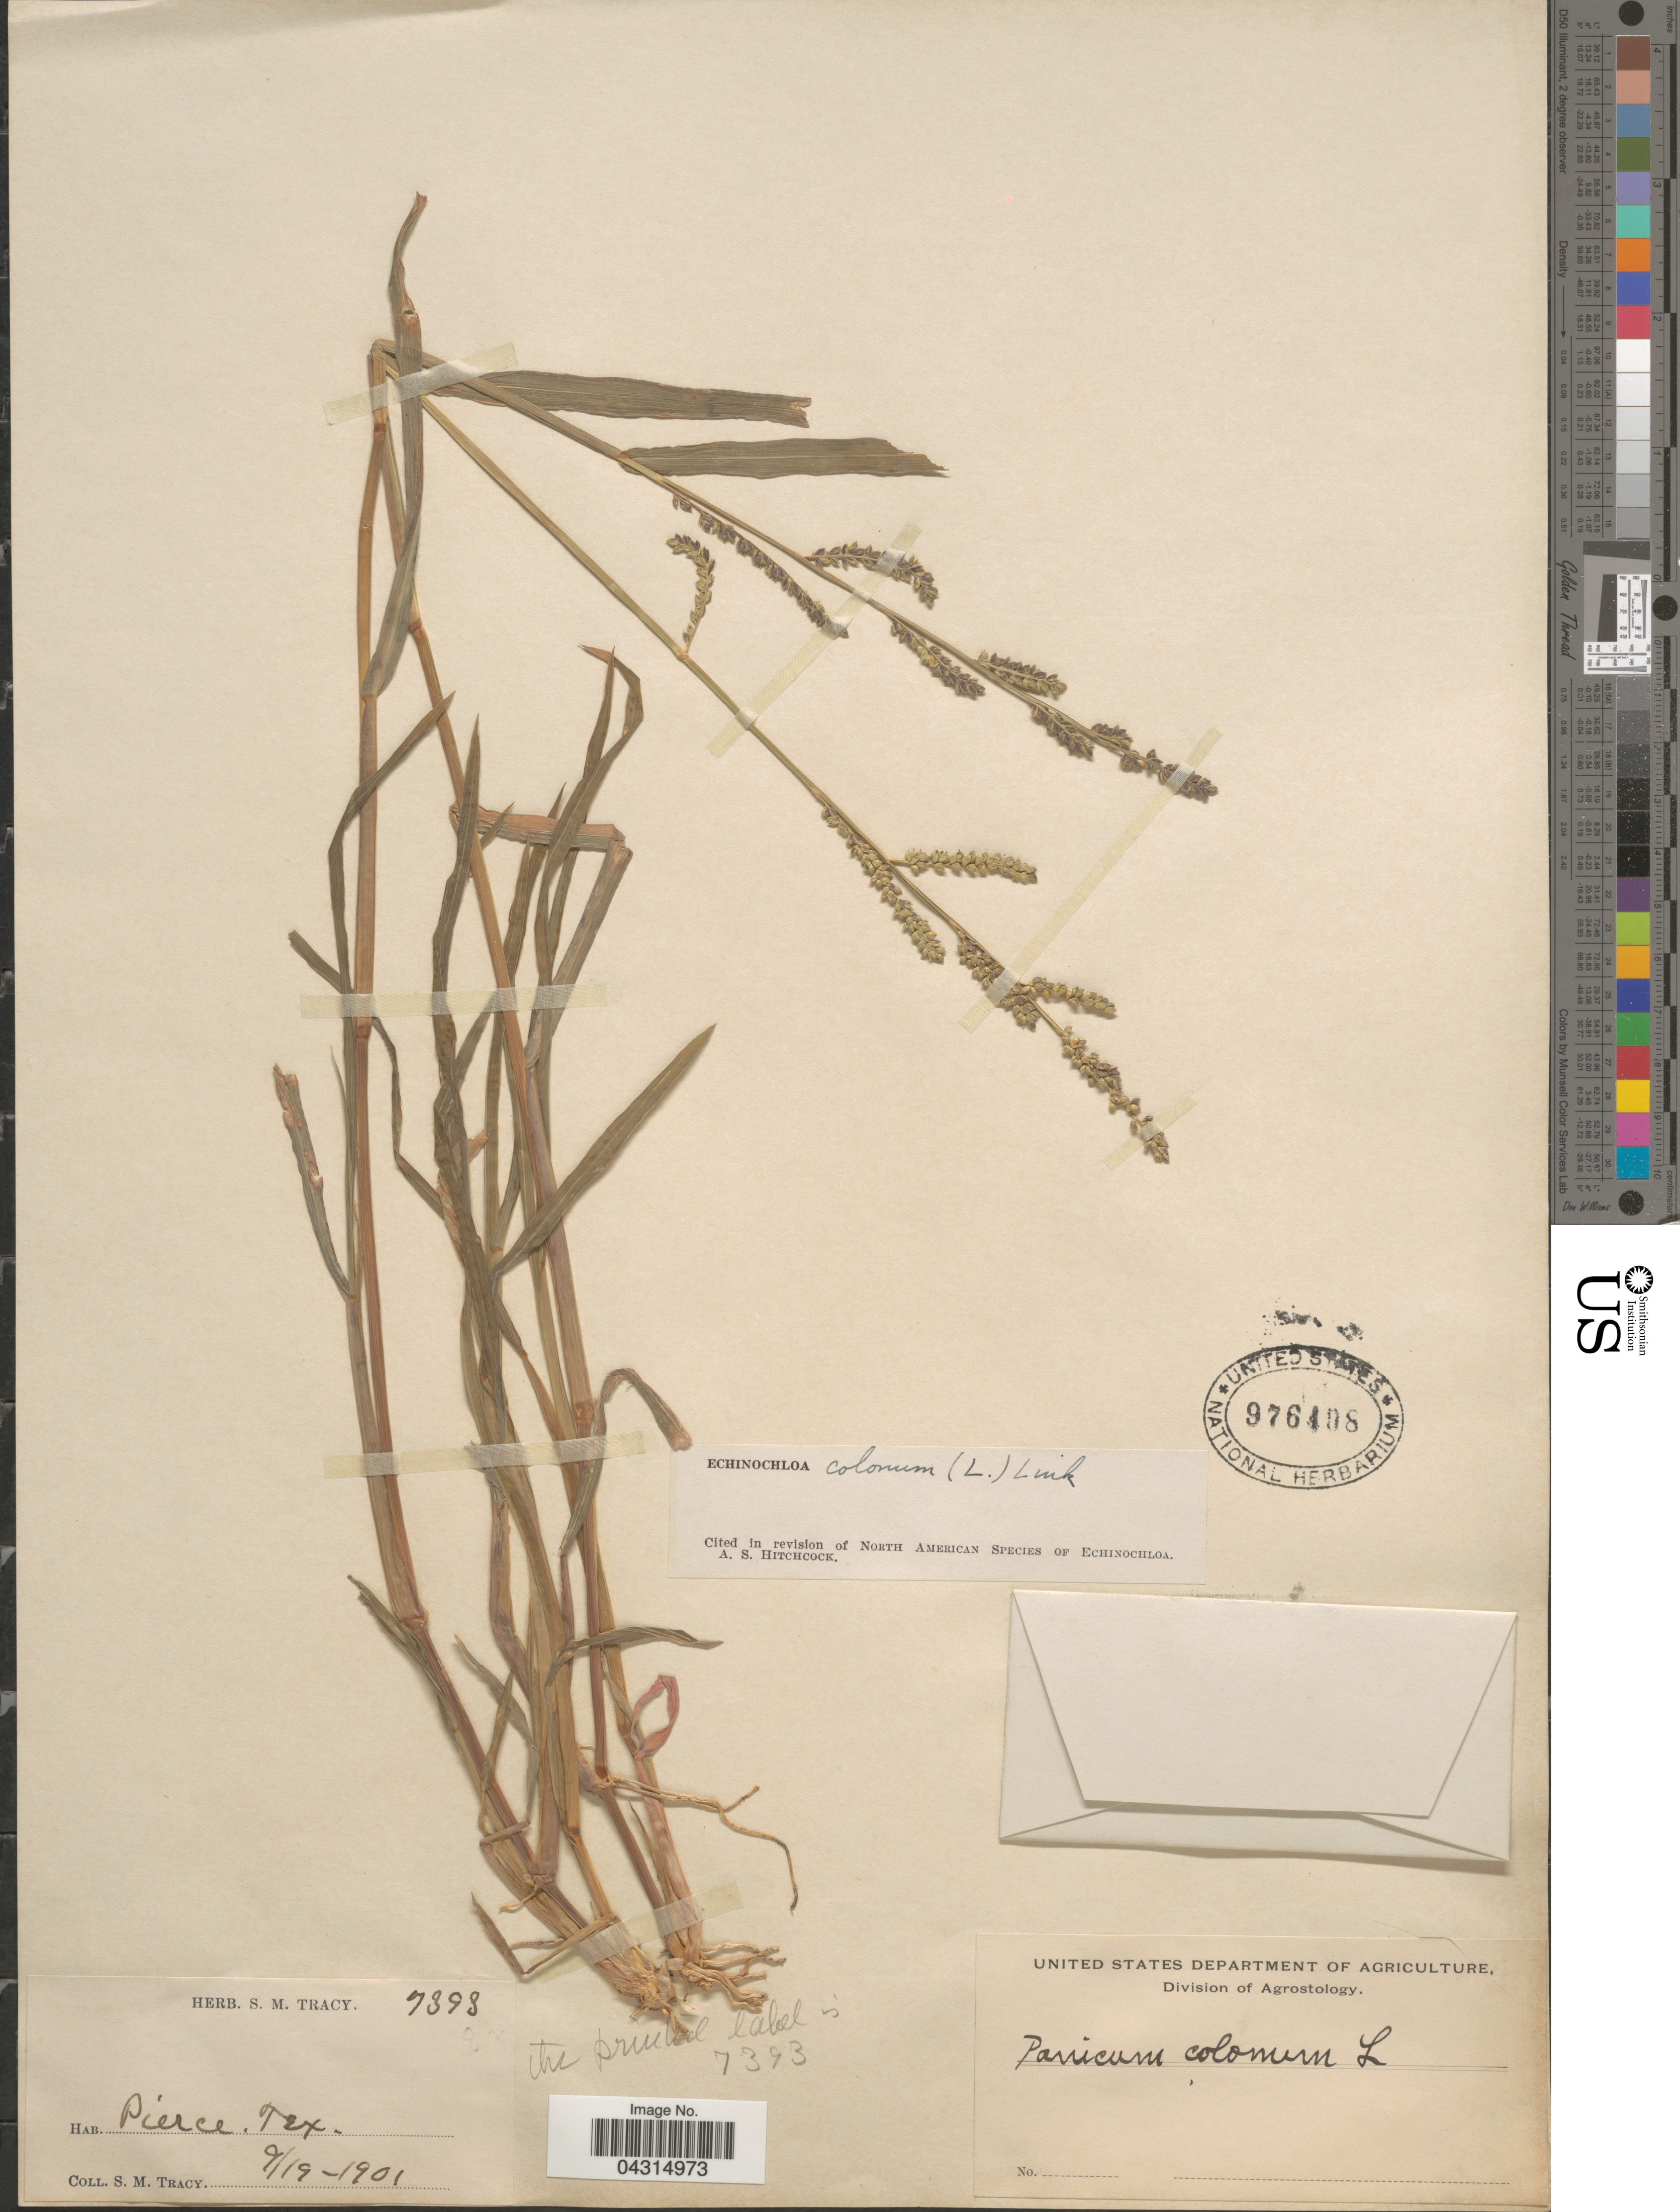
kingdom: Plantae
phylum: Tracheophyta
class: Liliopsida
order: Poales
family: Poaceae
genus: Echinochloa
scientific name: Echinochloa colona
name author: (L.) Link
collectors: S. M. Tracy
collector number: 7393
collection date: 1901-09-19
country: United States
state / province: Texas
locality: Pierce.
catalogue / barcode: US 976408